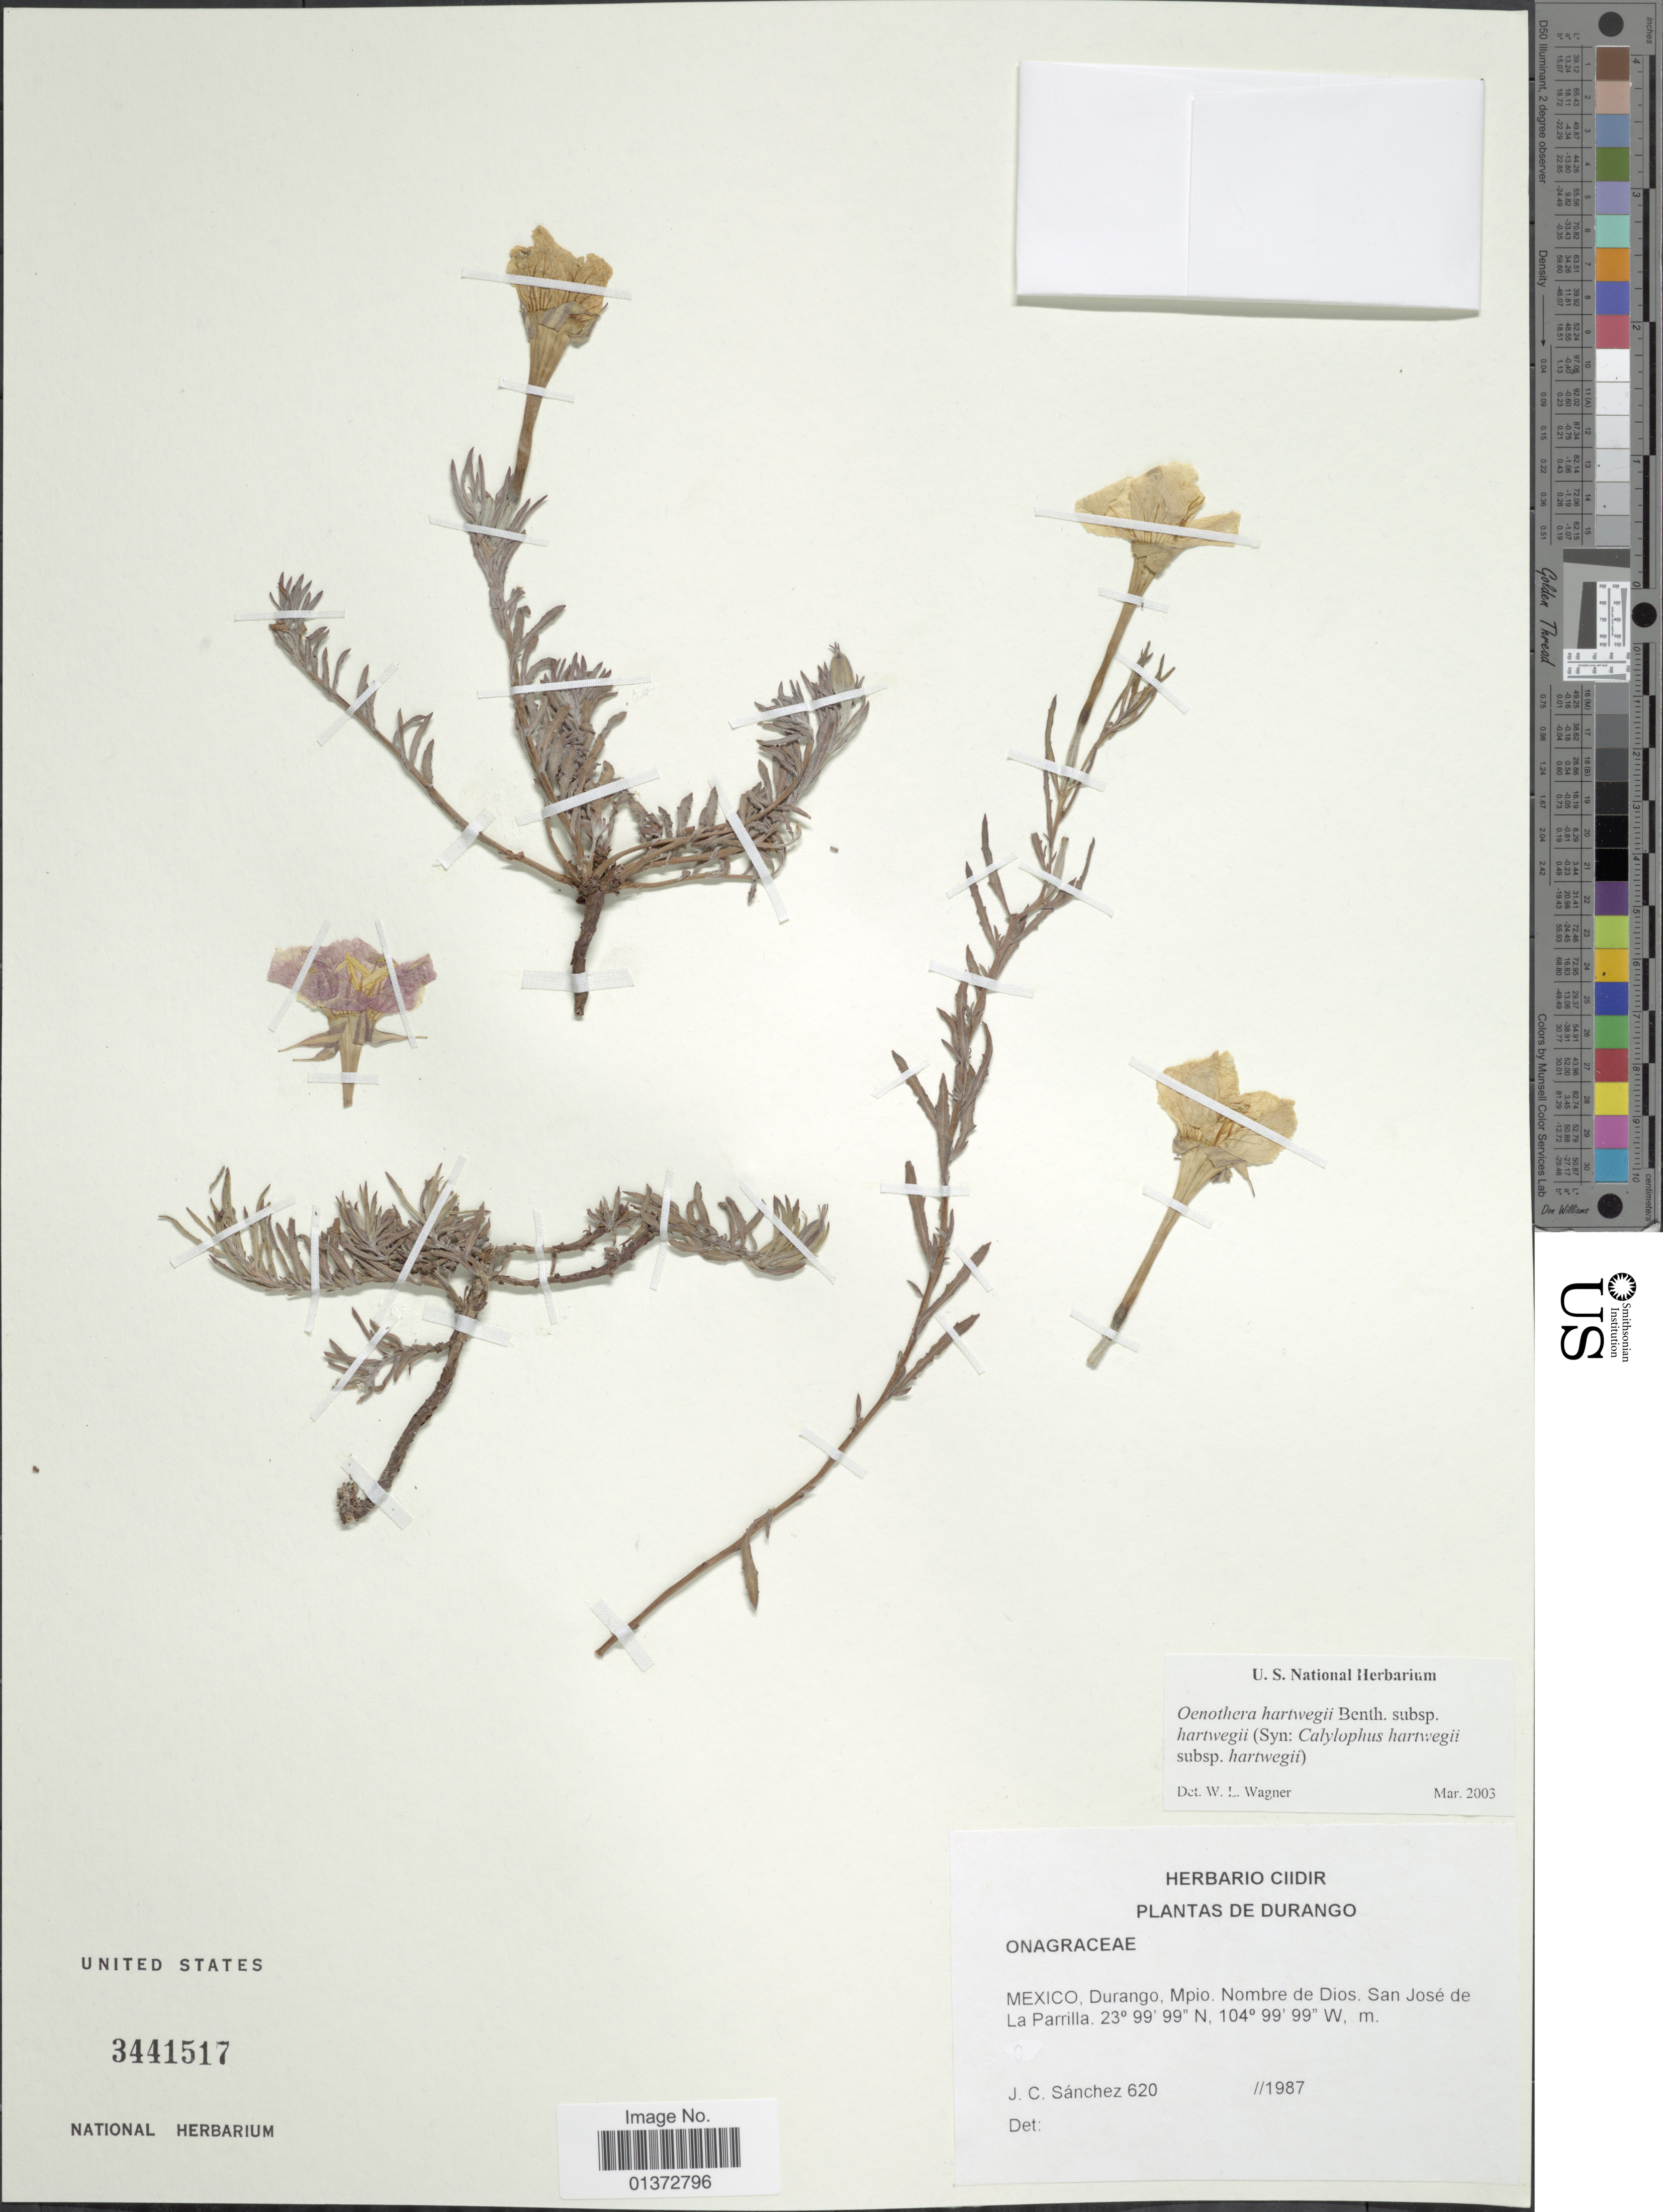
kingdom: Plantae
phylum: Tracheophyta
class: Magnoliopsida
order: Myrtales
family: Onagraceae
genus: Oenothera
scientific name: Oenothera hartwegii subsp. hartwegii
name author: Benth.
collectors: J. Sánchez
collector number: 620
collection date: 1987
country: Mexico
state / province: Durango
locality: Mpio. Nombre de Dios, San José de La Parrilla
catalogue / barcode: US 3441517